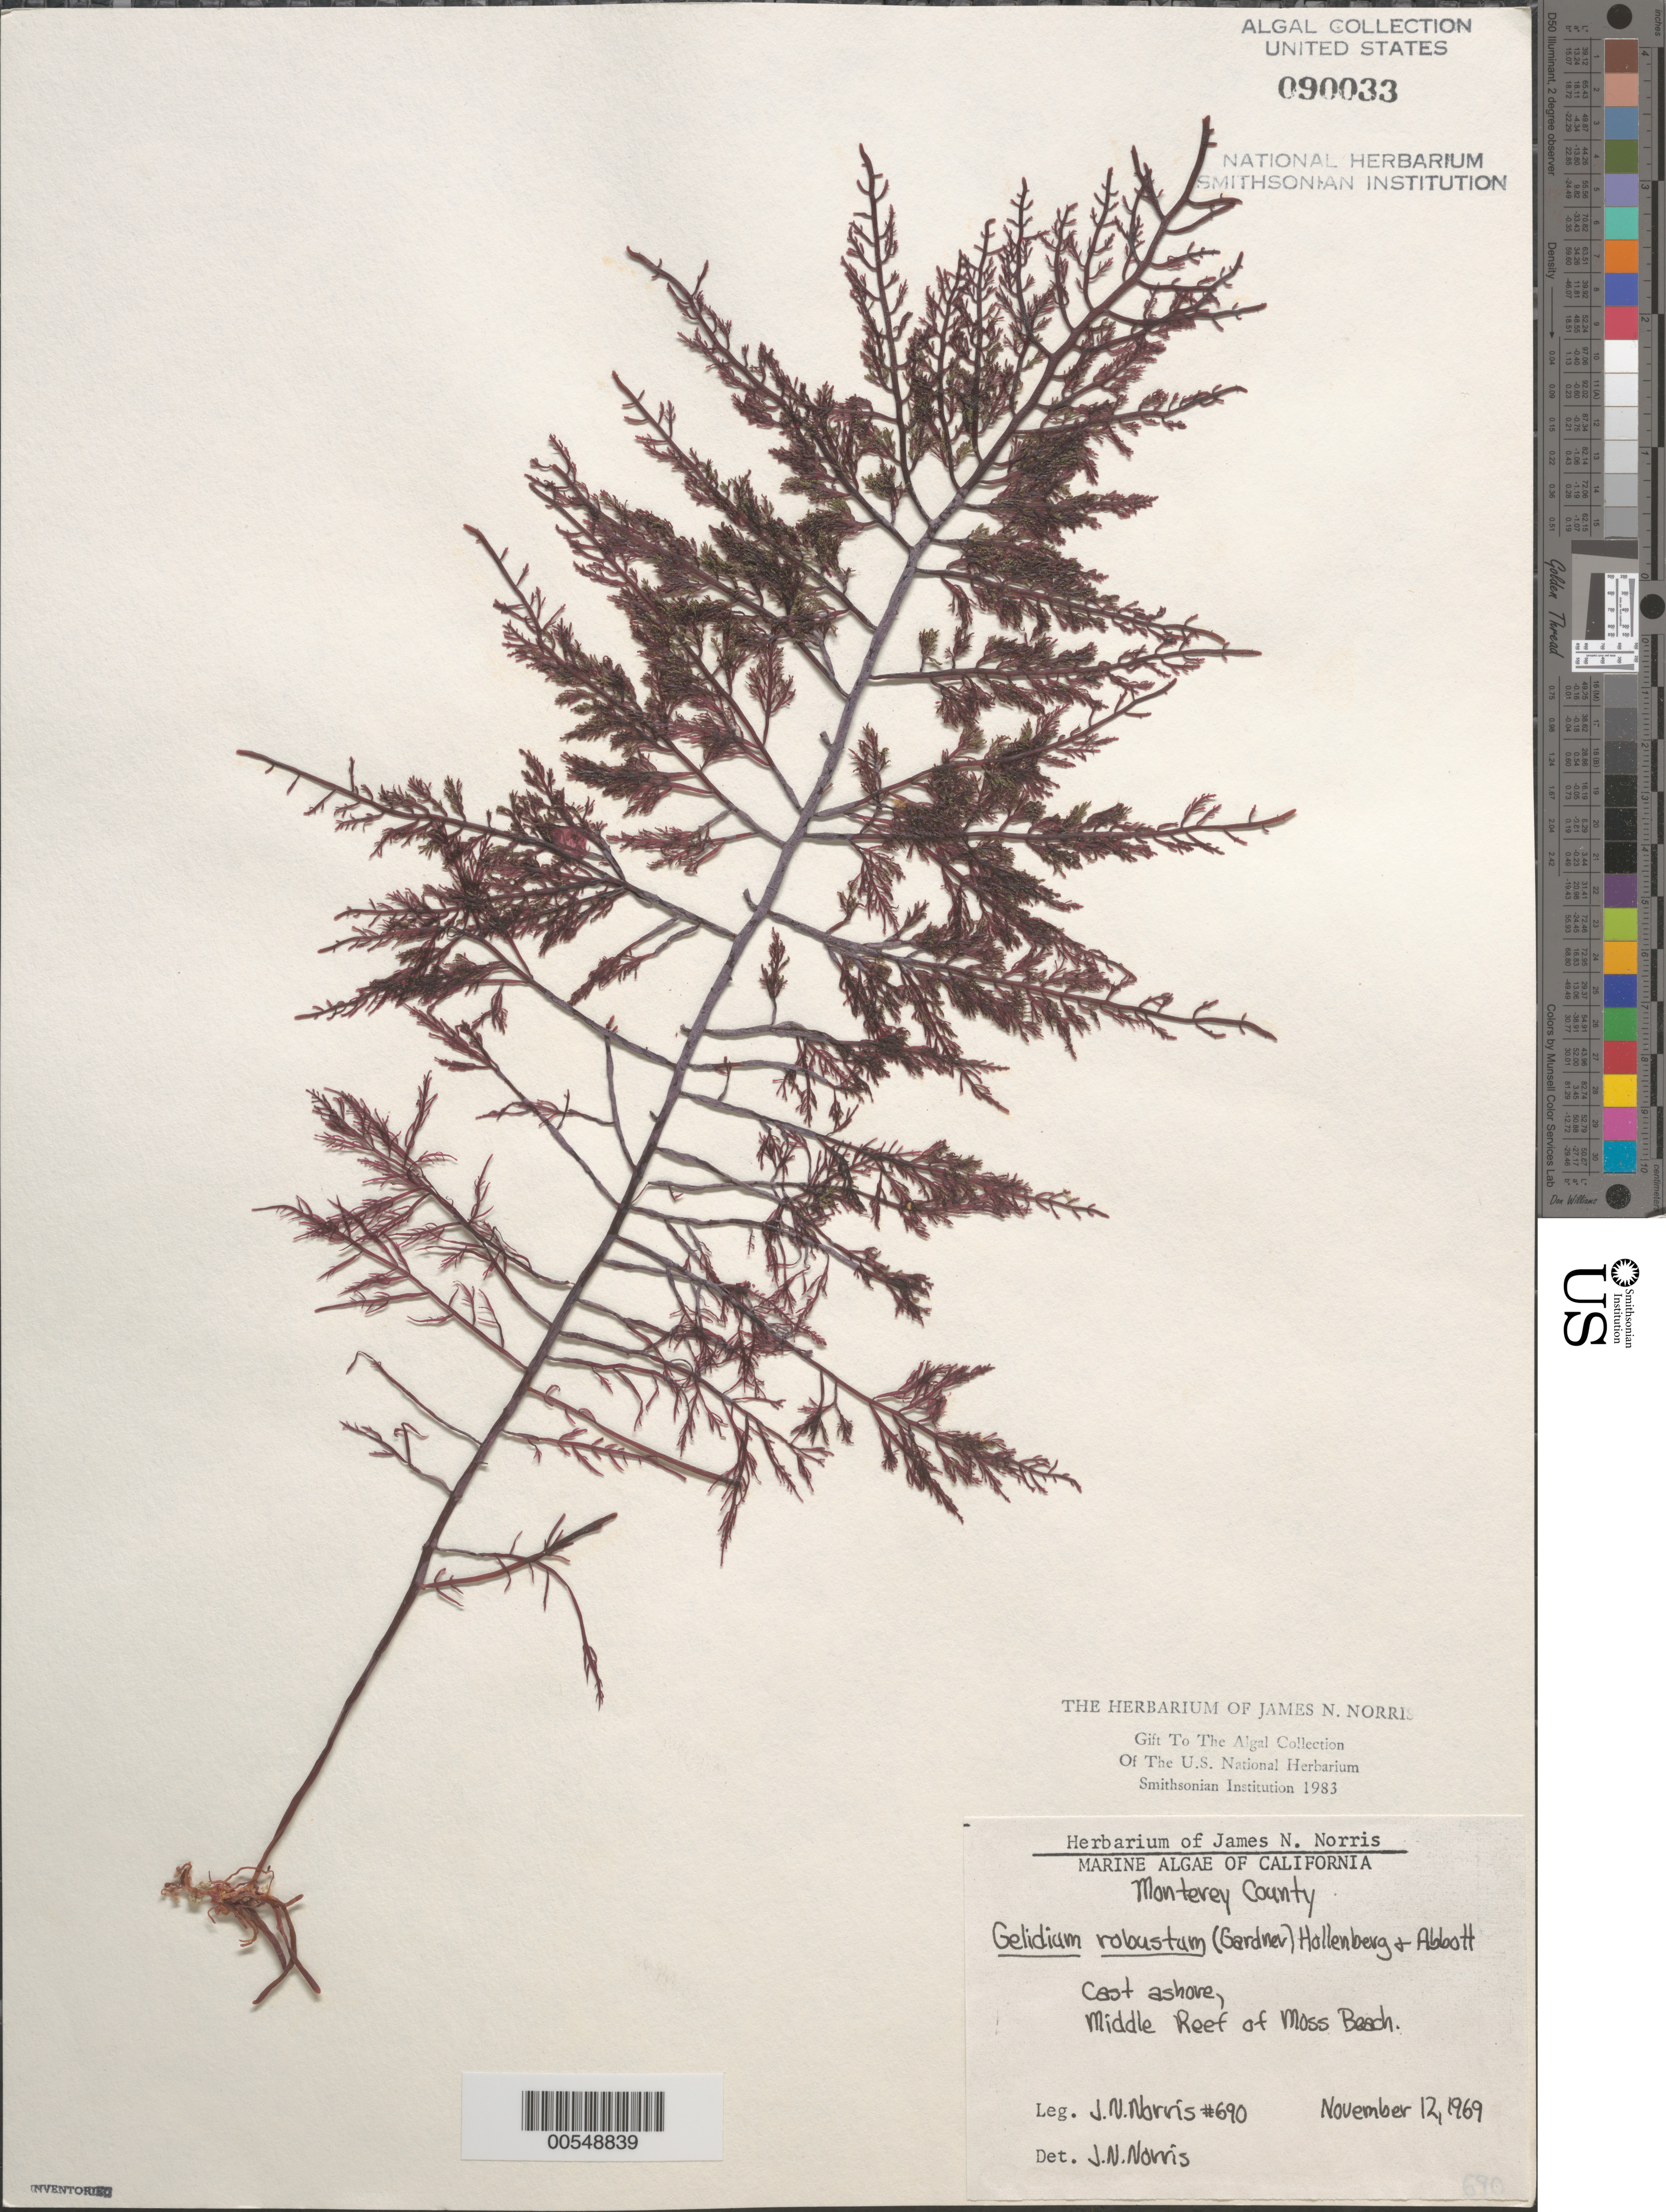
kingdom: Plantae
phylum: Rhodophyta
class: Florideophyceae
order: Gelidiales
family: Gelidiaceae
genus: Gelidium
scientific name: Gelidium robustum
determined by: Norris, James N.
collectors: J. N. Norris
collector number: JN-690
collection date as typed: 12 Nov 1969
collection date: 1969-11-12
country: United States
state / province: California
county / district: Monterey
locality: Middle Reef of Moss Beach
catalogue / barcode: US 90033